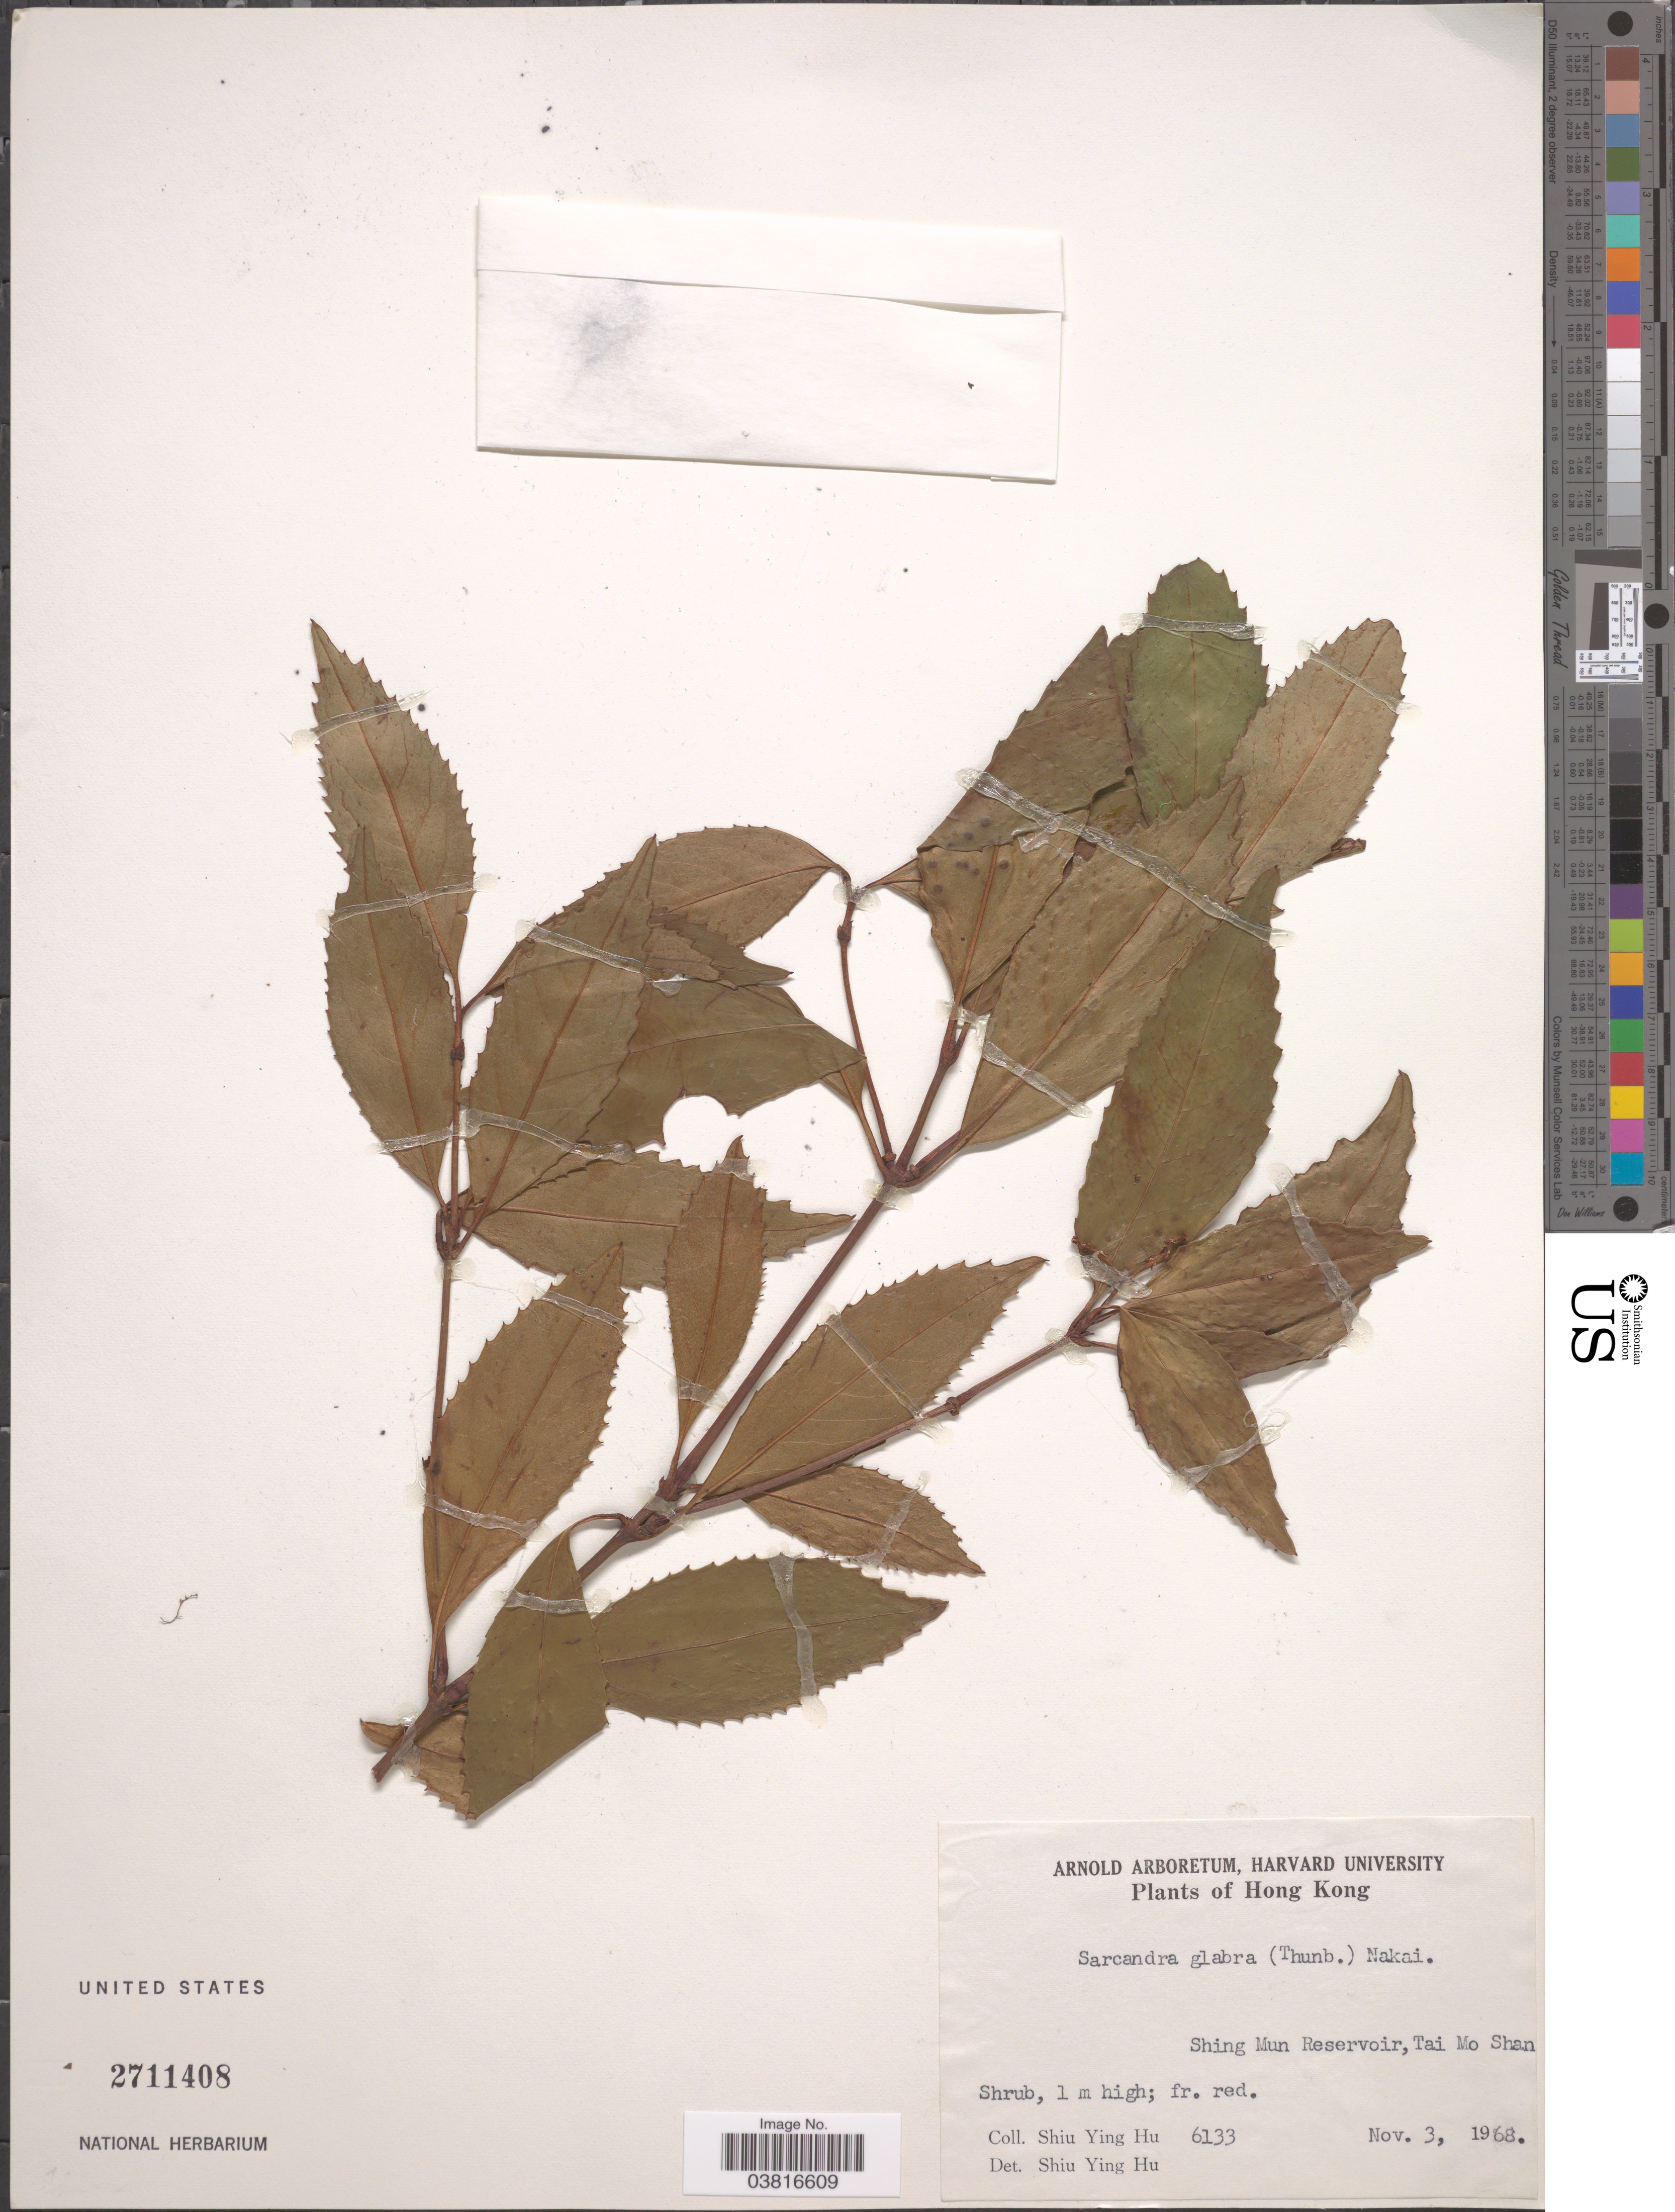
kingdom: Plantae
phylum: Tracheophyta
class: Magnoliopsida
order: Chloranthales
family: Chloranthaceae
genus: Sarcandra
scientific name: Sarcandra glabra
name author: (Thunb.) Nakai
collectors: S. Y. Hu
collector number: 6133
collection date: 1968-11-03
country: China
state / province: Hong Kong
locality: Shing Mun Reservoir, Tai Mo Shan.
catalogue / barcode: US 2711408